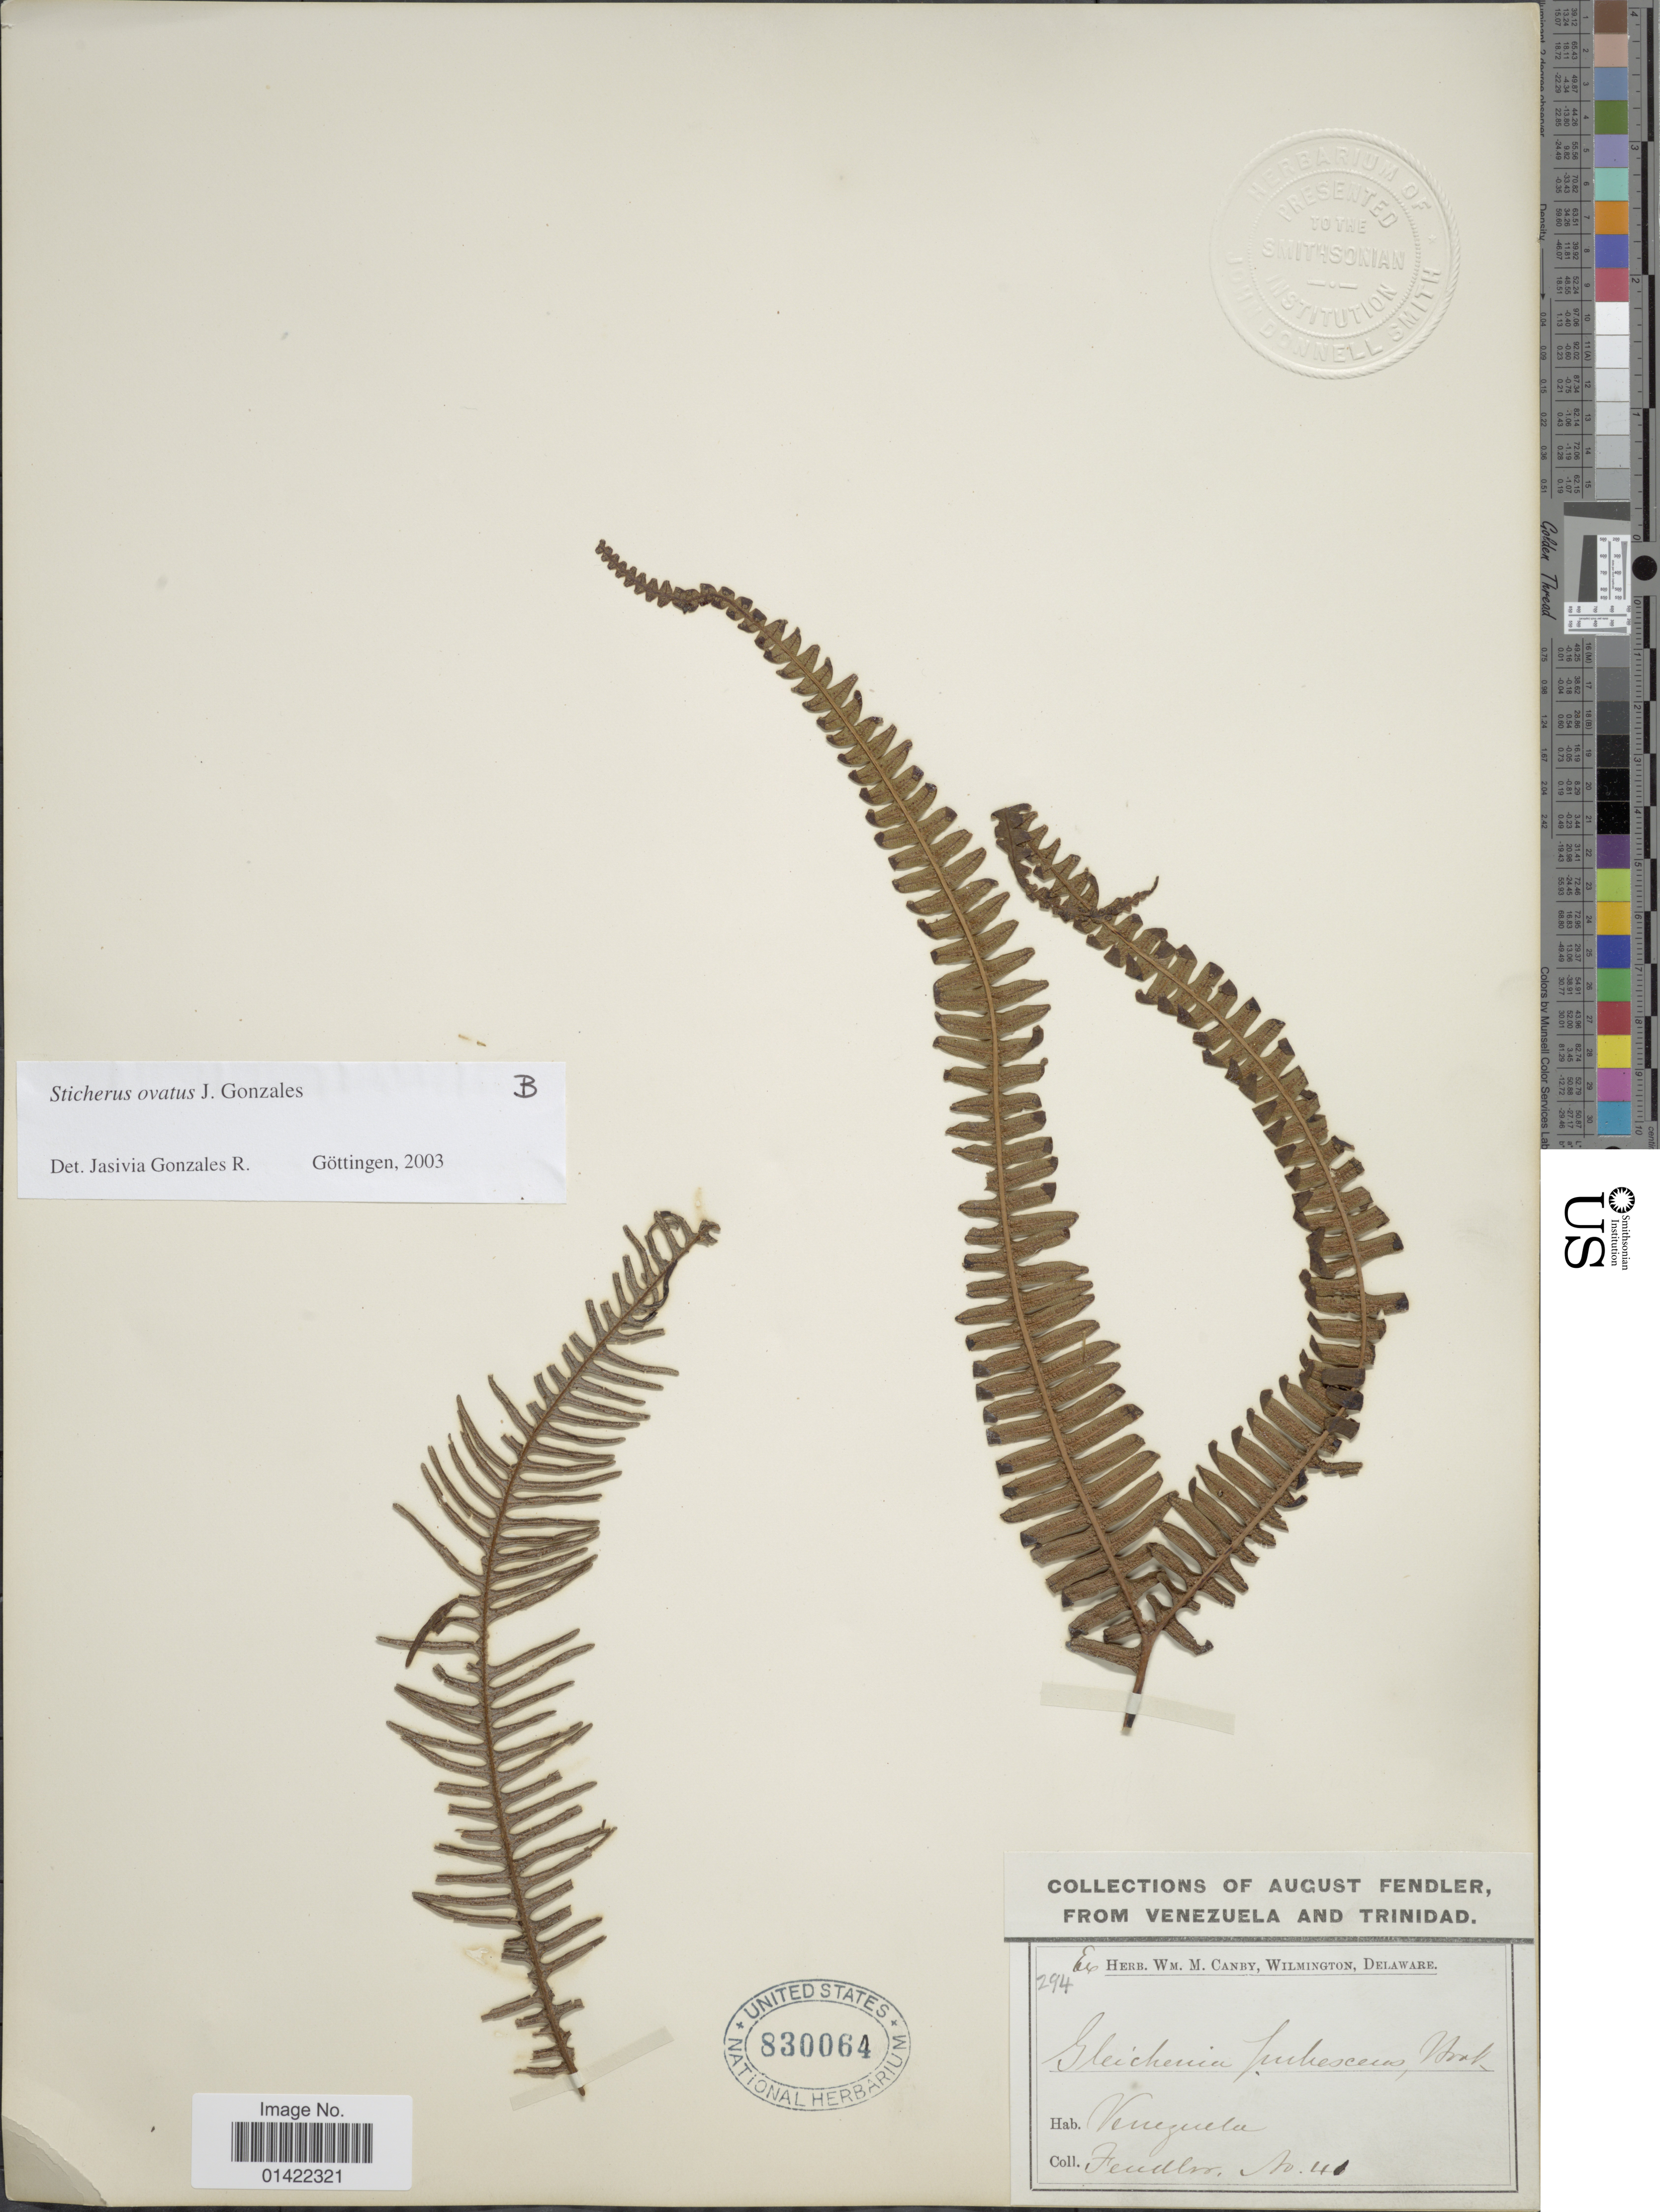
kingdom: Plantae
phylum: Tracheophyta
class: Polypodiopsida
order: Gleicheniales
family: Gleicheniaceae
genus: Sticherus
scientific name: Sticherus ovatus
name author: J. Gonzales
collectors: -. Fendler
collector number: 41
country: Venezuela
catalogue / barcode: US 830064